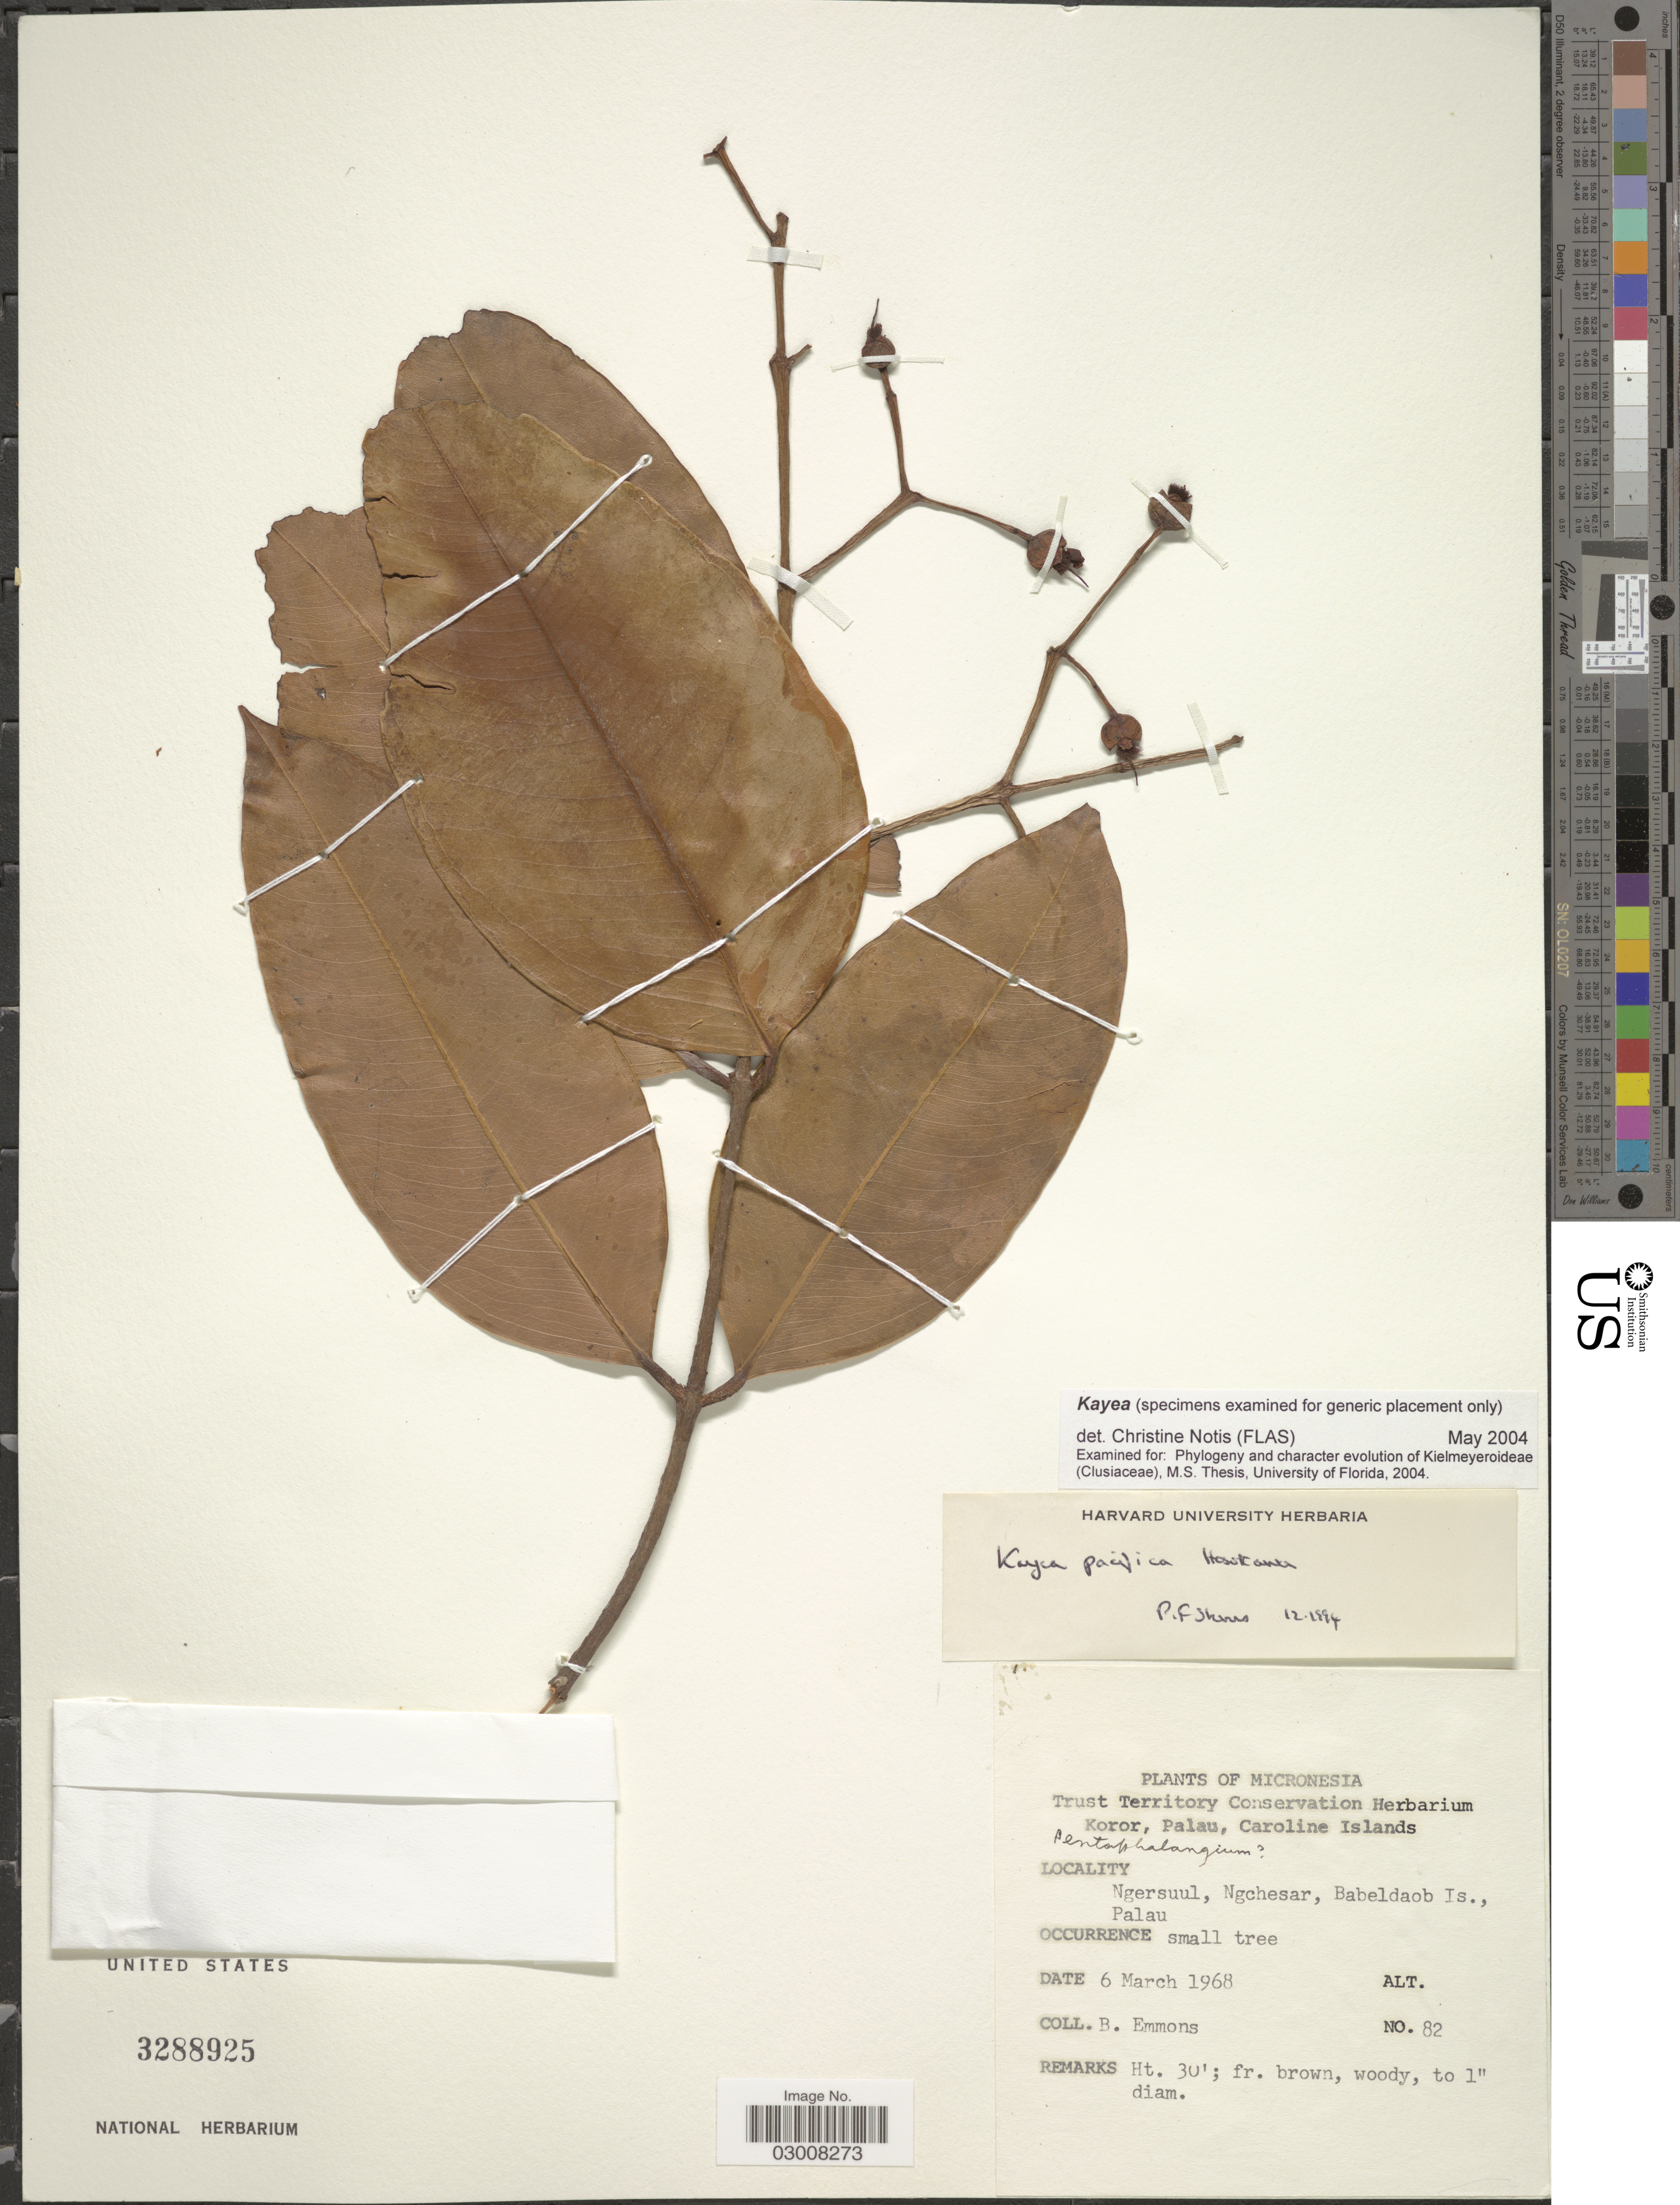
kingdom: Plantae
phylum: Tracheophyta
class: Magnoliopsida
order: Malpighiales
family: Calophyllaceae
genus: Kayea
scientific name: Kayea pacifica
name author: Hosok.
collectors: B. Emmons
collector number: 82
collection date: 1968-03-06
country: Palau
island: Babeldaob [Babelthuap]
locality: Micronesia, Koror, Palau, Caroline Islands. Ngersuul, Ngchesar, Babeldaob Is., Palau.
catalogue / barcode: US 3288925